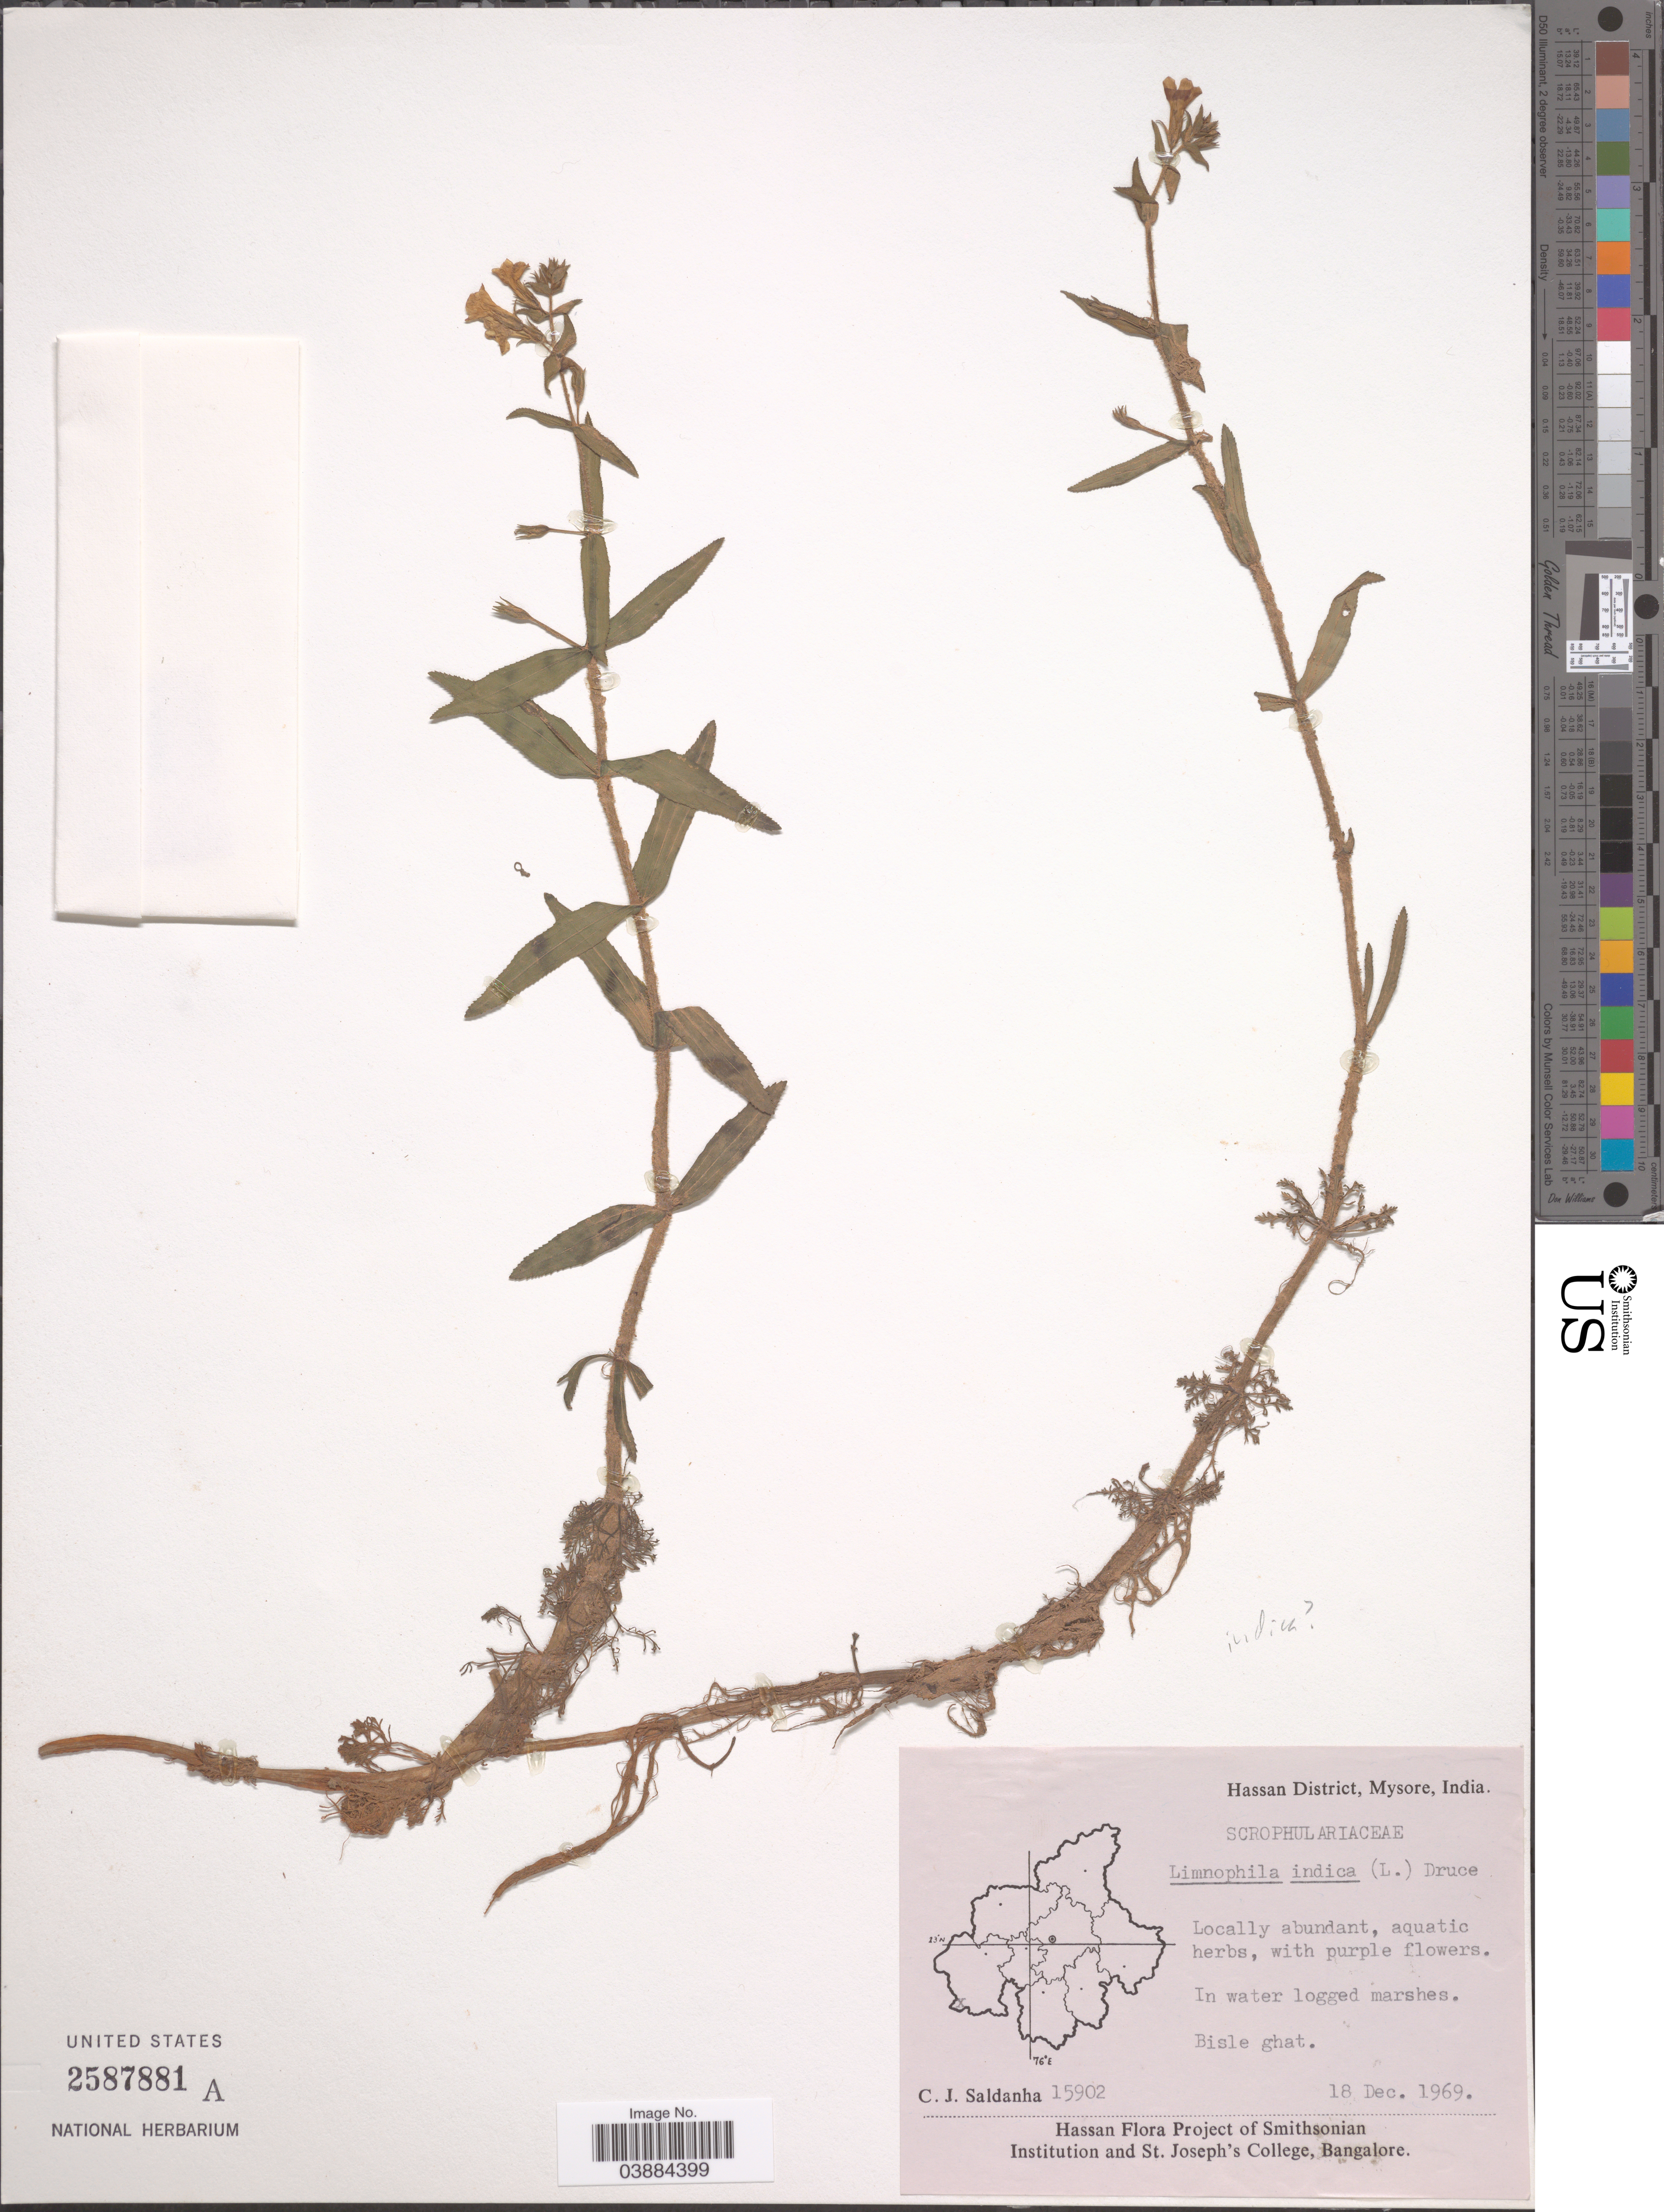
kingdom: Plantae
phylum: Tracheophyta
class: Magnoliopsida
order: Lamiales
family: Plantaginaceae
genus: Limnophila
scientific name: Limnophila indica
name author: (L.) Druce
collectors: C. J. Saldanha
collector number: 15902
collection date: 1969-12-18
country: India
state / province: Karnataka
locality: Hassan District, Mysore. Bisle ghat.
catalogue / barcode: US 2587881A